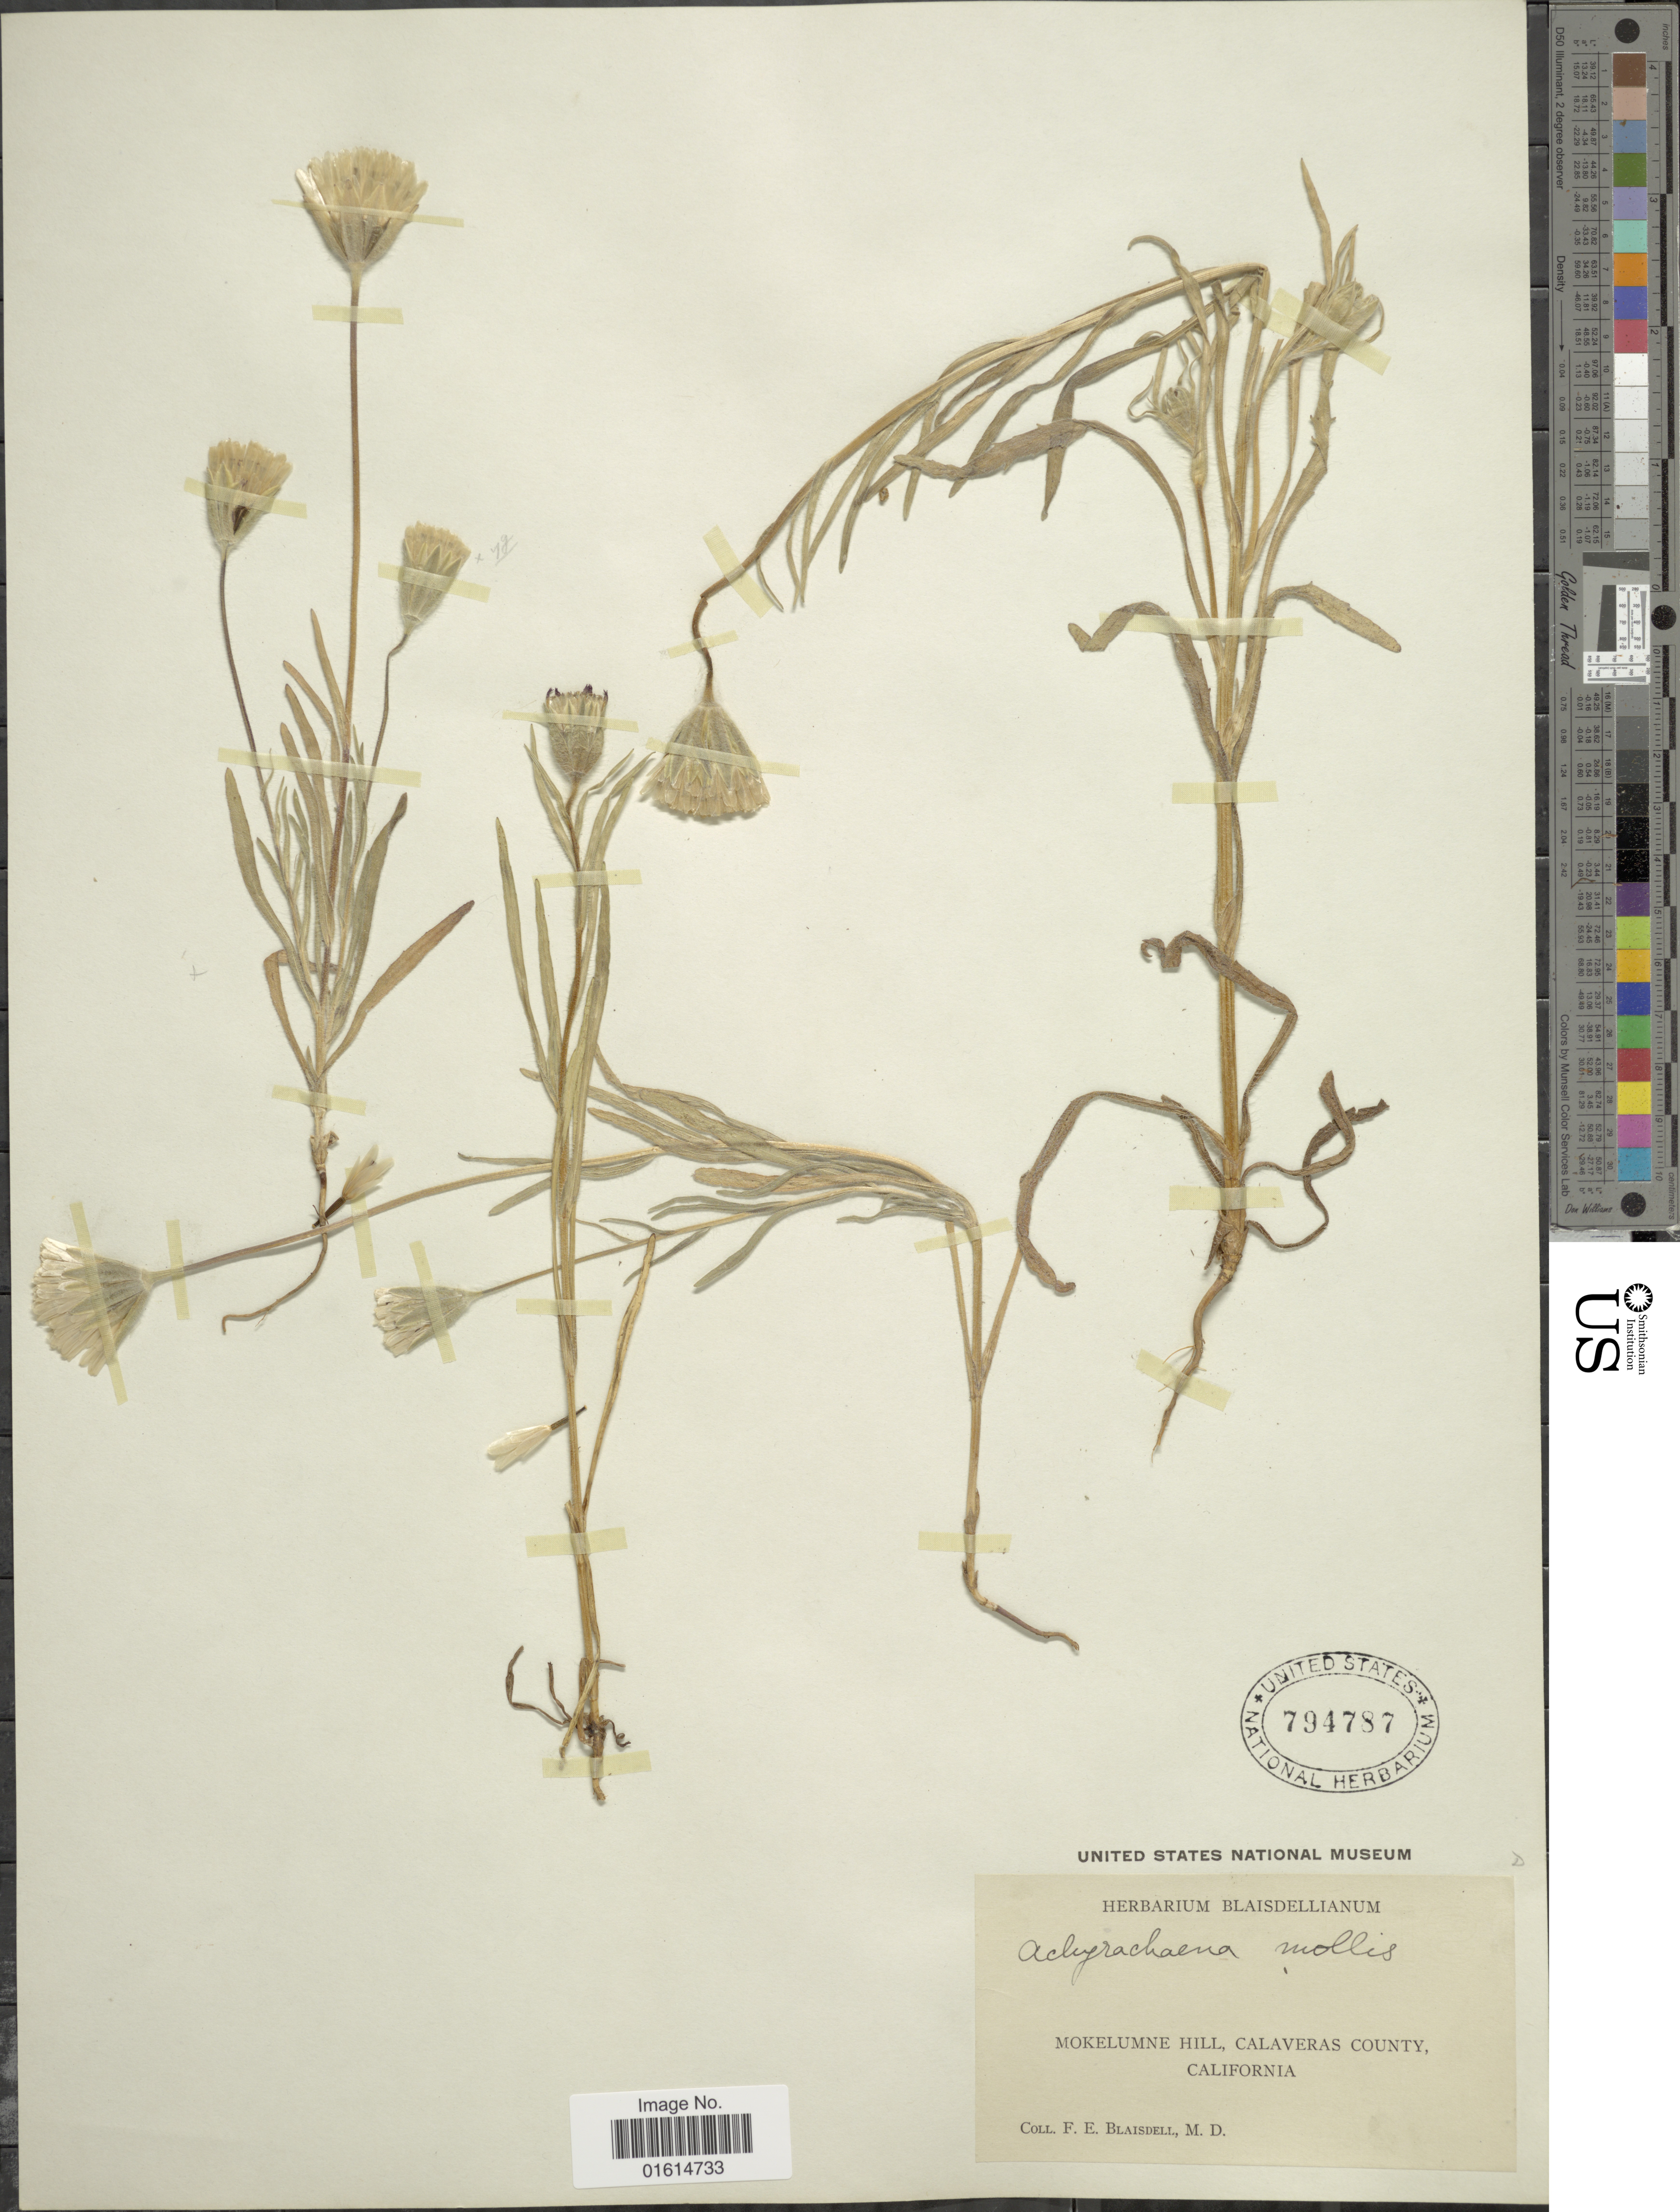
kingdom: Plantae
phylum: Tracheophyta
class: Magnoliopsida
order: Asterales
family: Asteraceae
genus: Achyrachaena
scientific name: Achyrachaena mollis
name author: Schauer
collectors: F. Blaisdell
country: United States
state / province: California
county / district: Calaveras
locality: Mokelumne Hill, Calaveras County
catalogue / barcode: US 794787